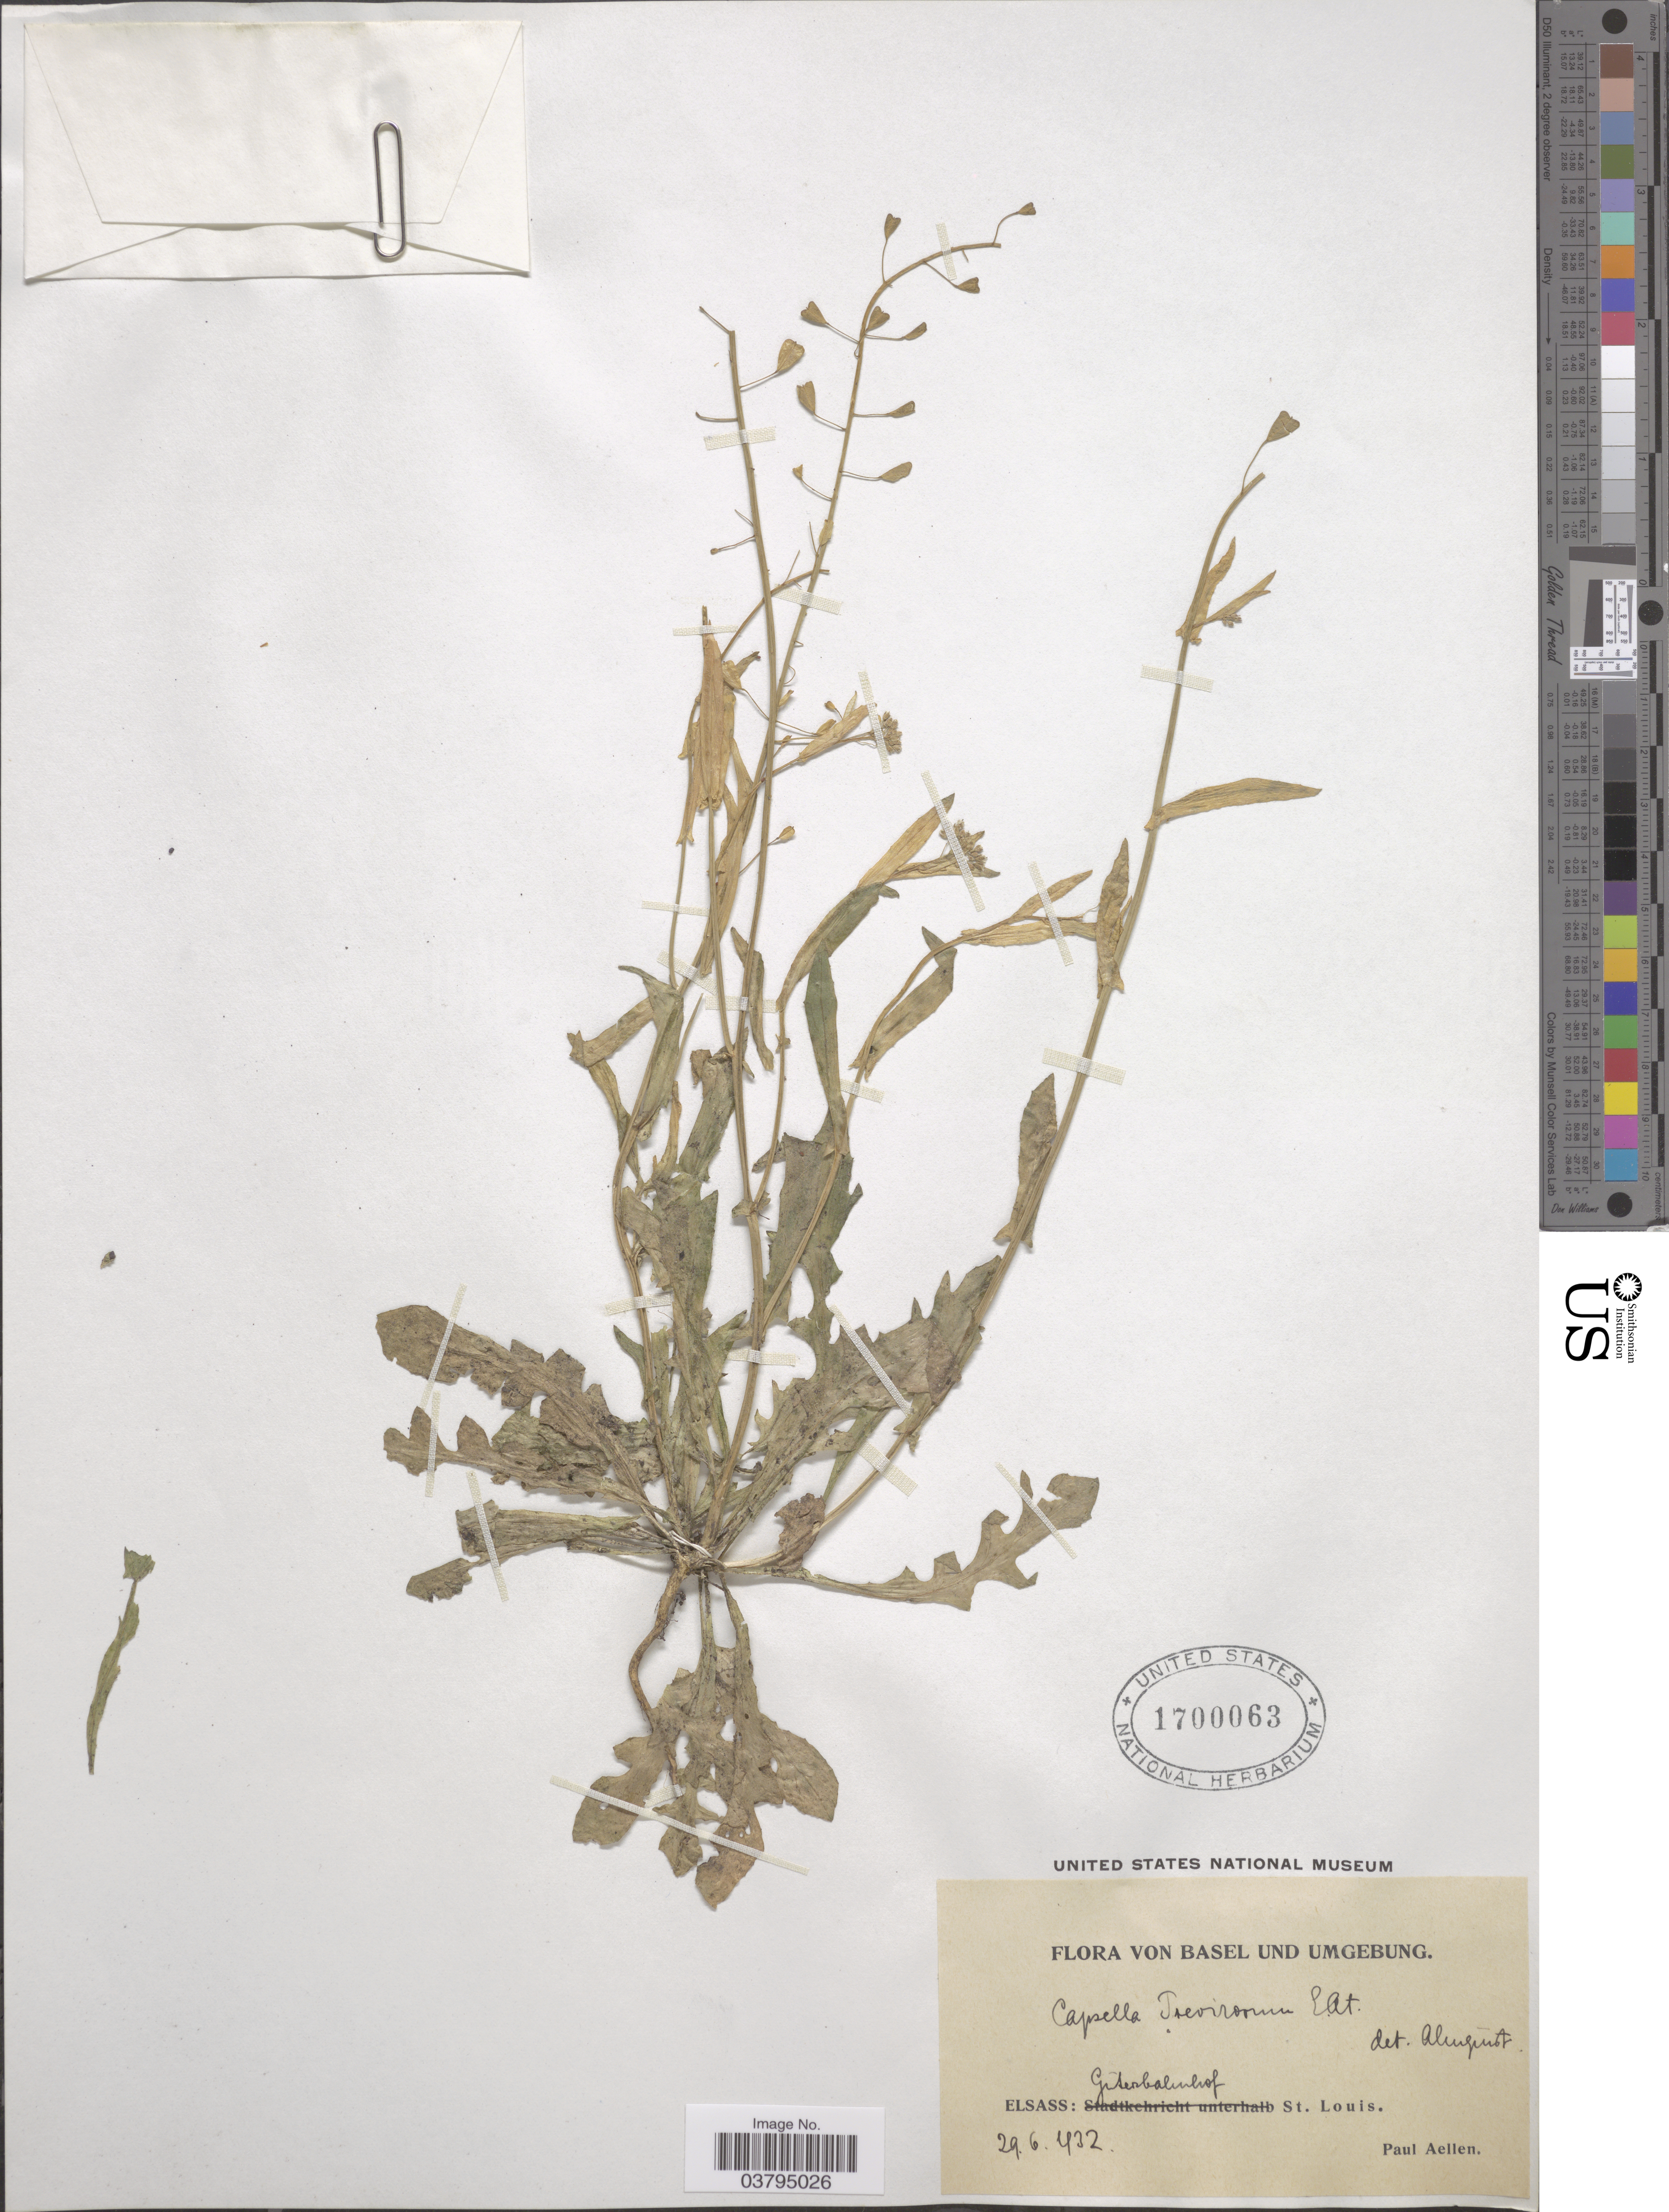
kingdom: Plantae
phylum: Tracheophyta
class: Magnoliopsida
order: Brassicales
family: Brassicaceae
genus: Capsella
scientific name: Capsella trevirorum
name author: (E.B. Almq.) E.B. Almq.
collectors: P. Aellen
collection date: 1932-06-29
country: Switzerland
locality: Basel und umgebung. Elsass: Guterbahnhof St. Louis.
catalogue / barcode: US 1700063